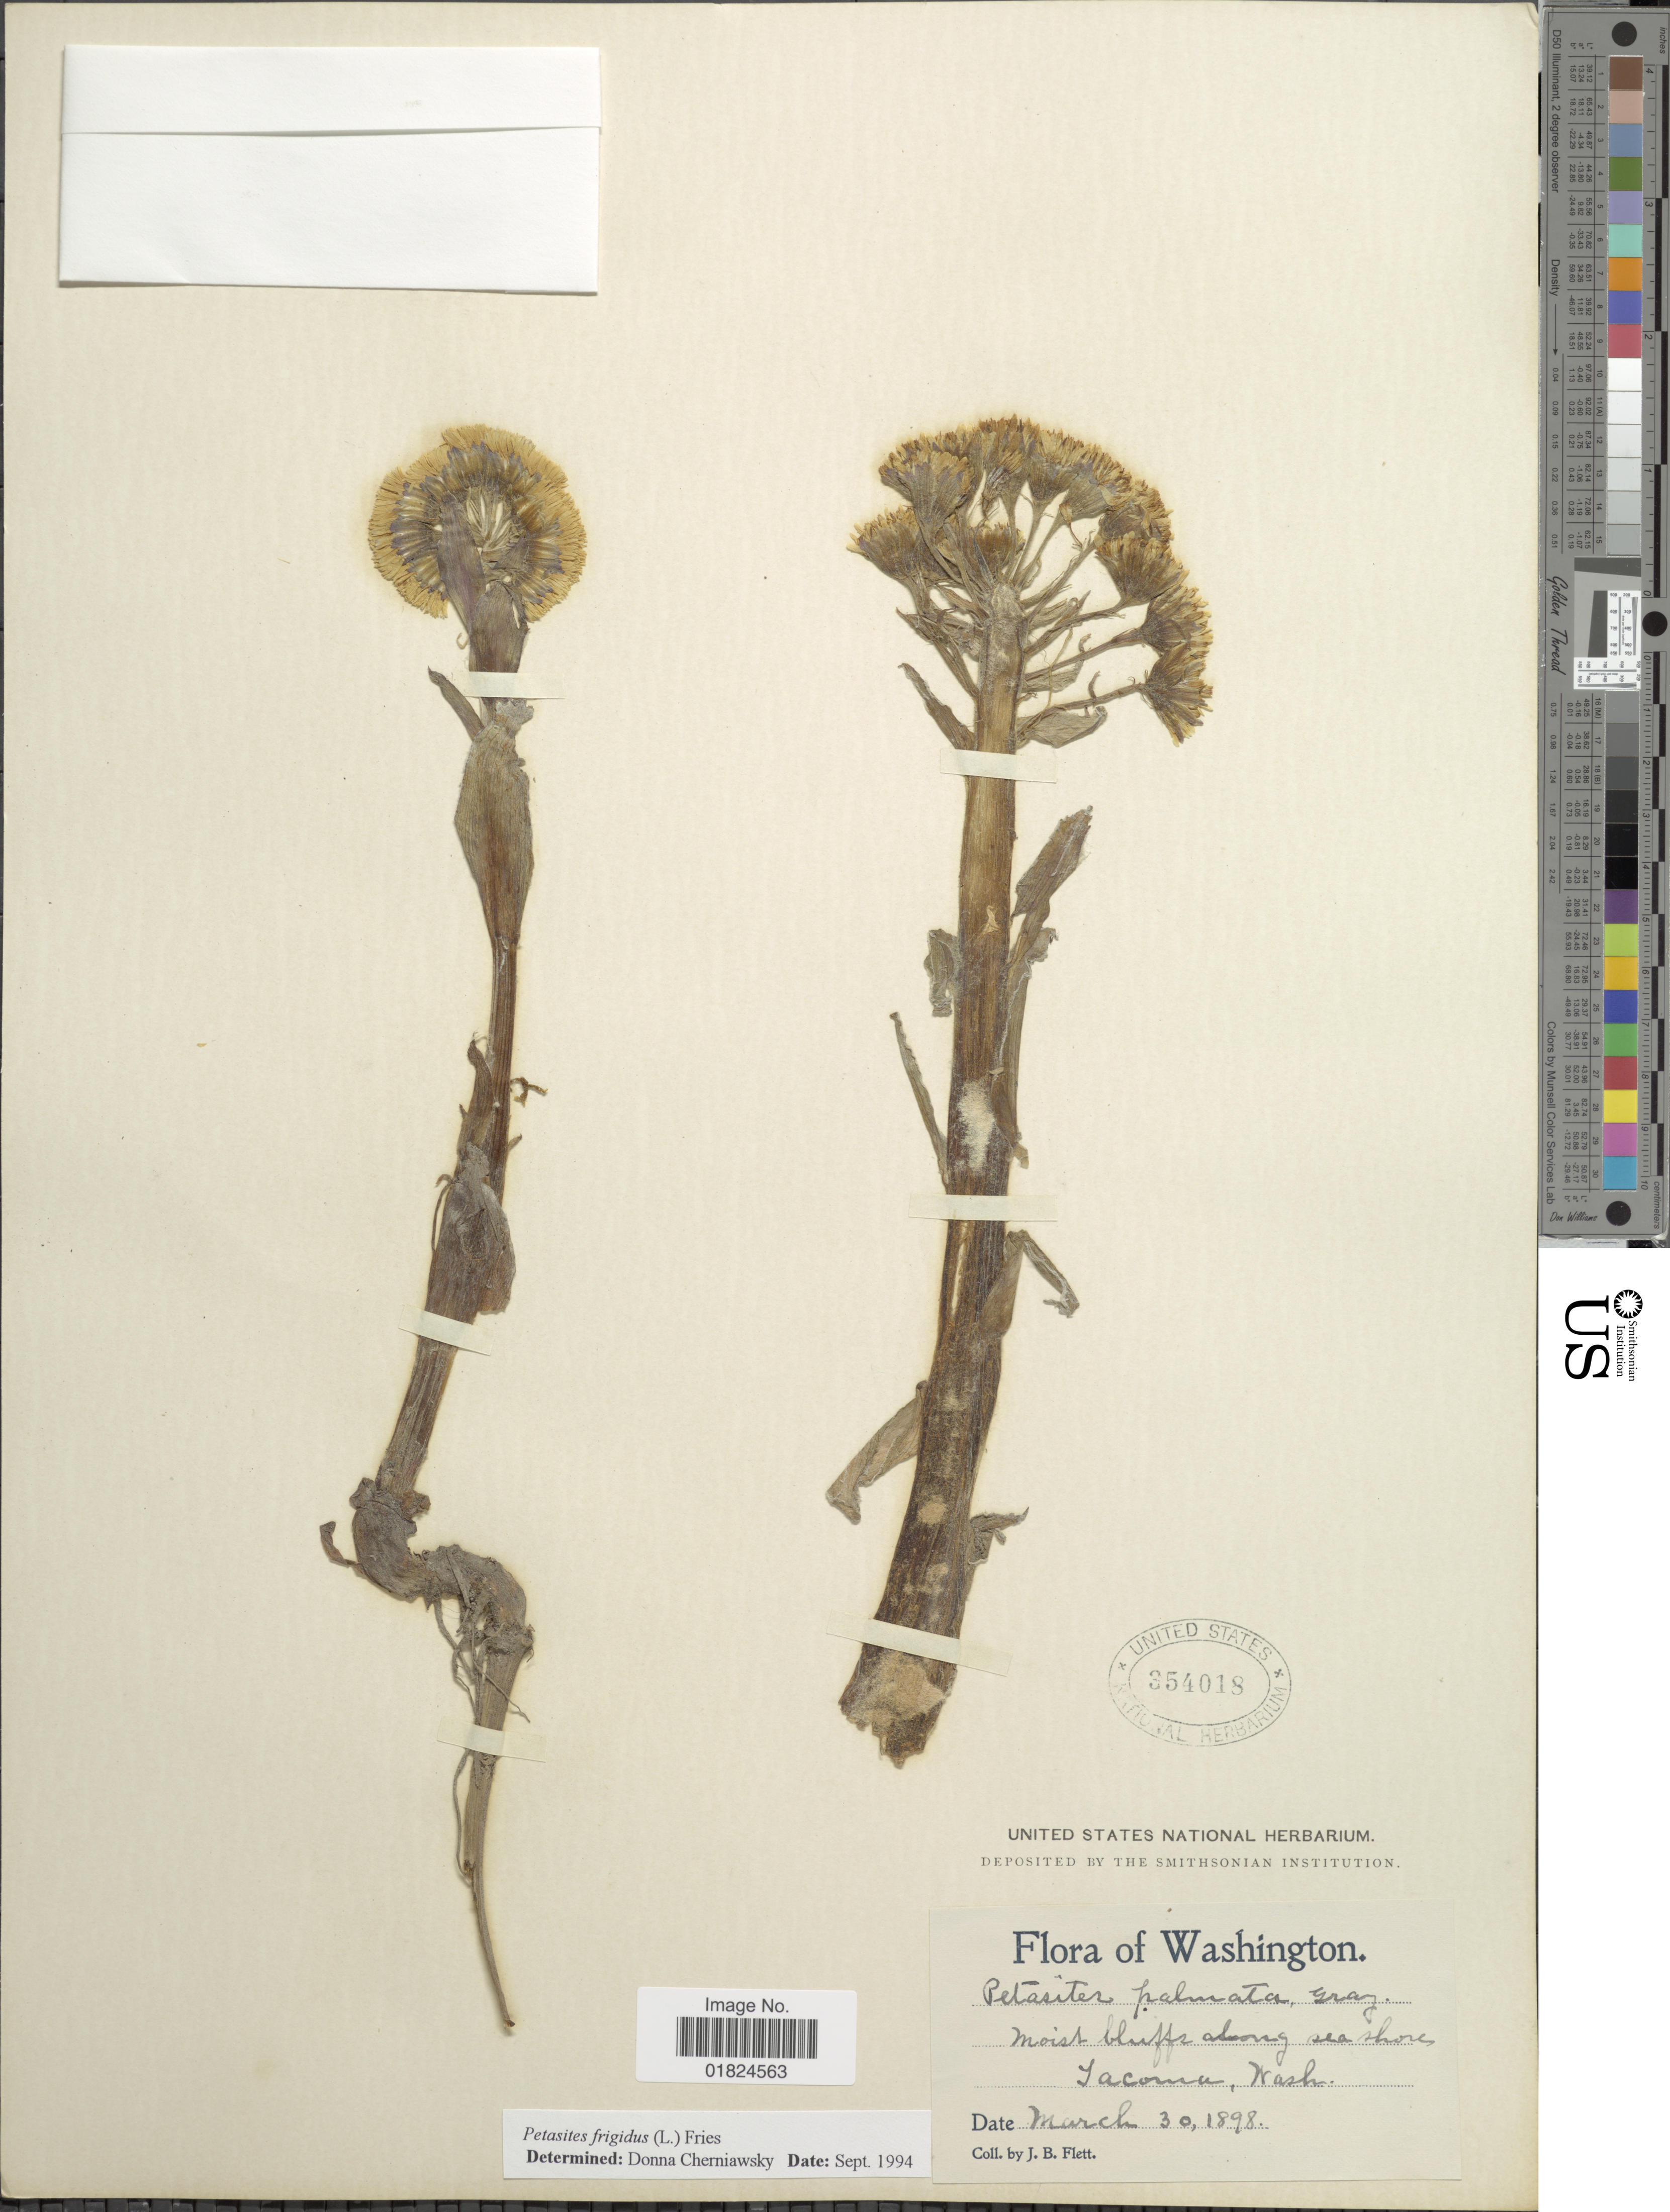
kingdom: Plantae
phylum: Tracheophyta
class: Magnoliopsida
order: Asterales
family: Asteraceae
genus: Petasites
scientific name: Petasites frigidus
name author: (L.) Fr.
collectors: J. Flett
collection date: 1898-03-30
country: United States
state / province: Washington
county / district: Pierce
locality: Moist bluffs along sea shore Tacoma.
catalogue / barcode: US 354018